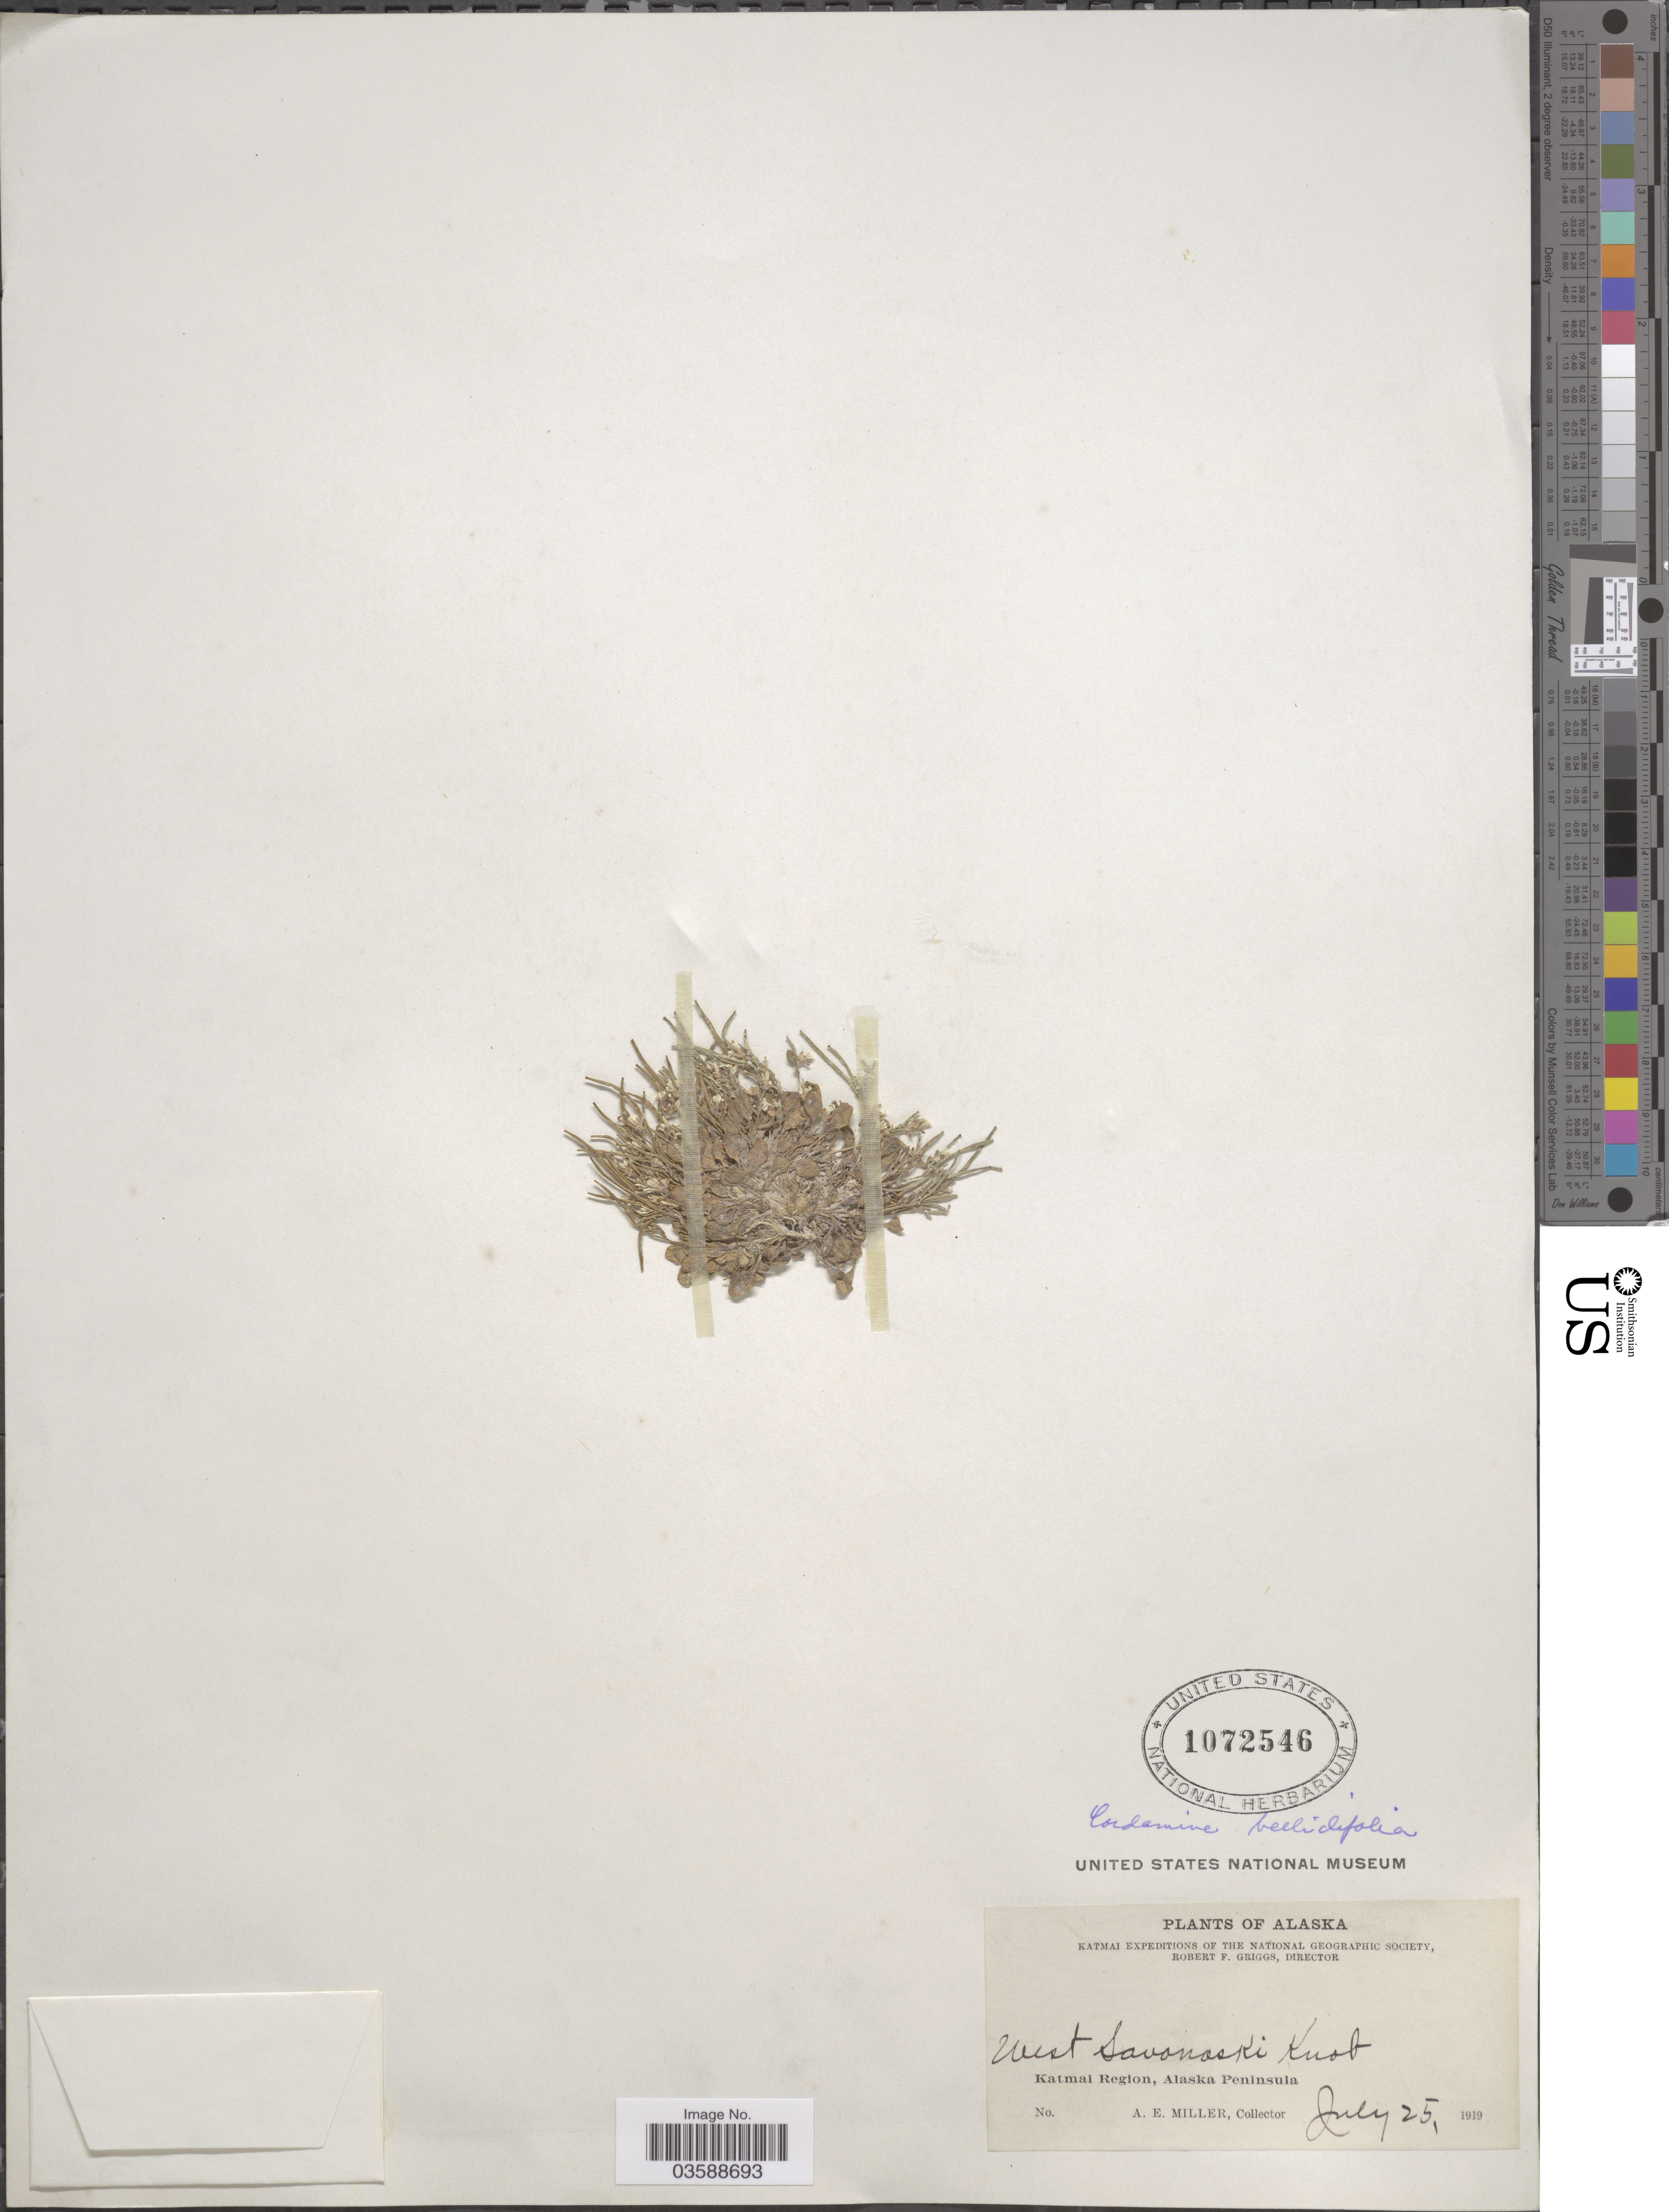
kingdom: Plantae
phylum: Tracheophyta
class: Magnoliopsida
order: Brassicales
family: Brassicaceae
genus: Cardamine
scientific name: Cardamine bellidifolia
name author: L.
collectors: A. E. Miller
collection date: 1919-07-25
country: United States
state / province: Alaska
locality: West Savonoski Knob. Katmai Region, Alaska Peninsula.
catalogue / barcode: US 1072546